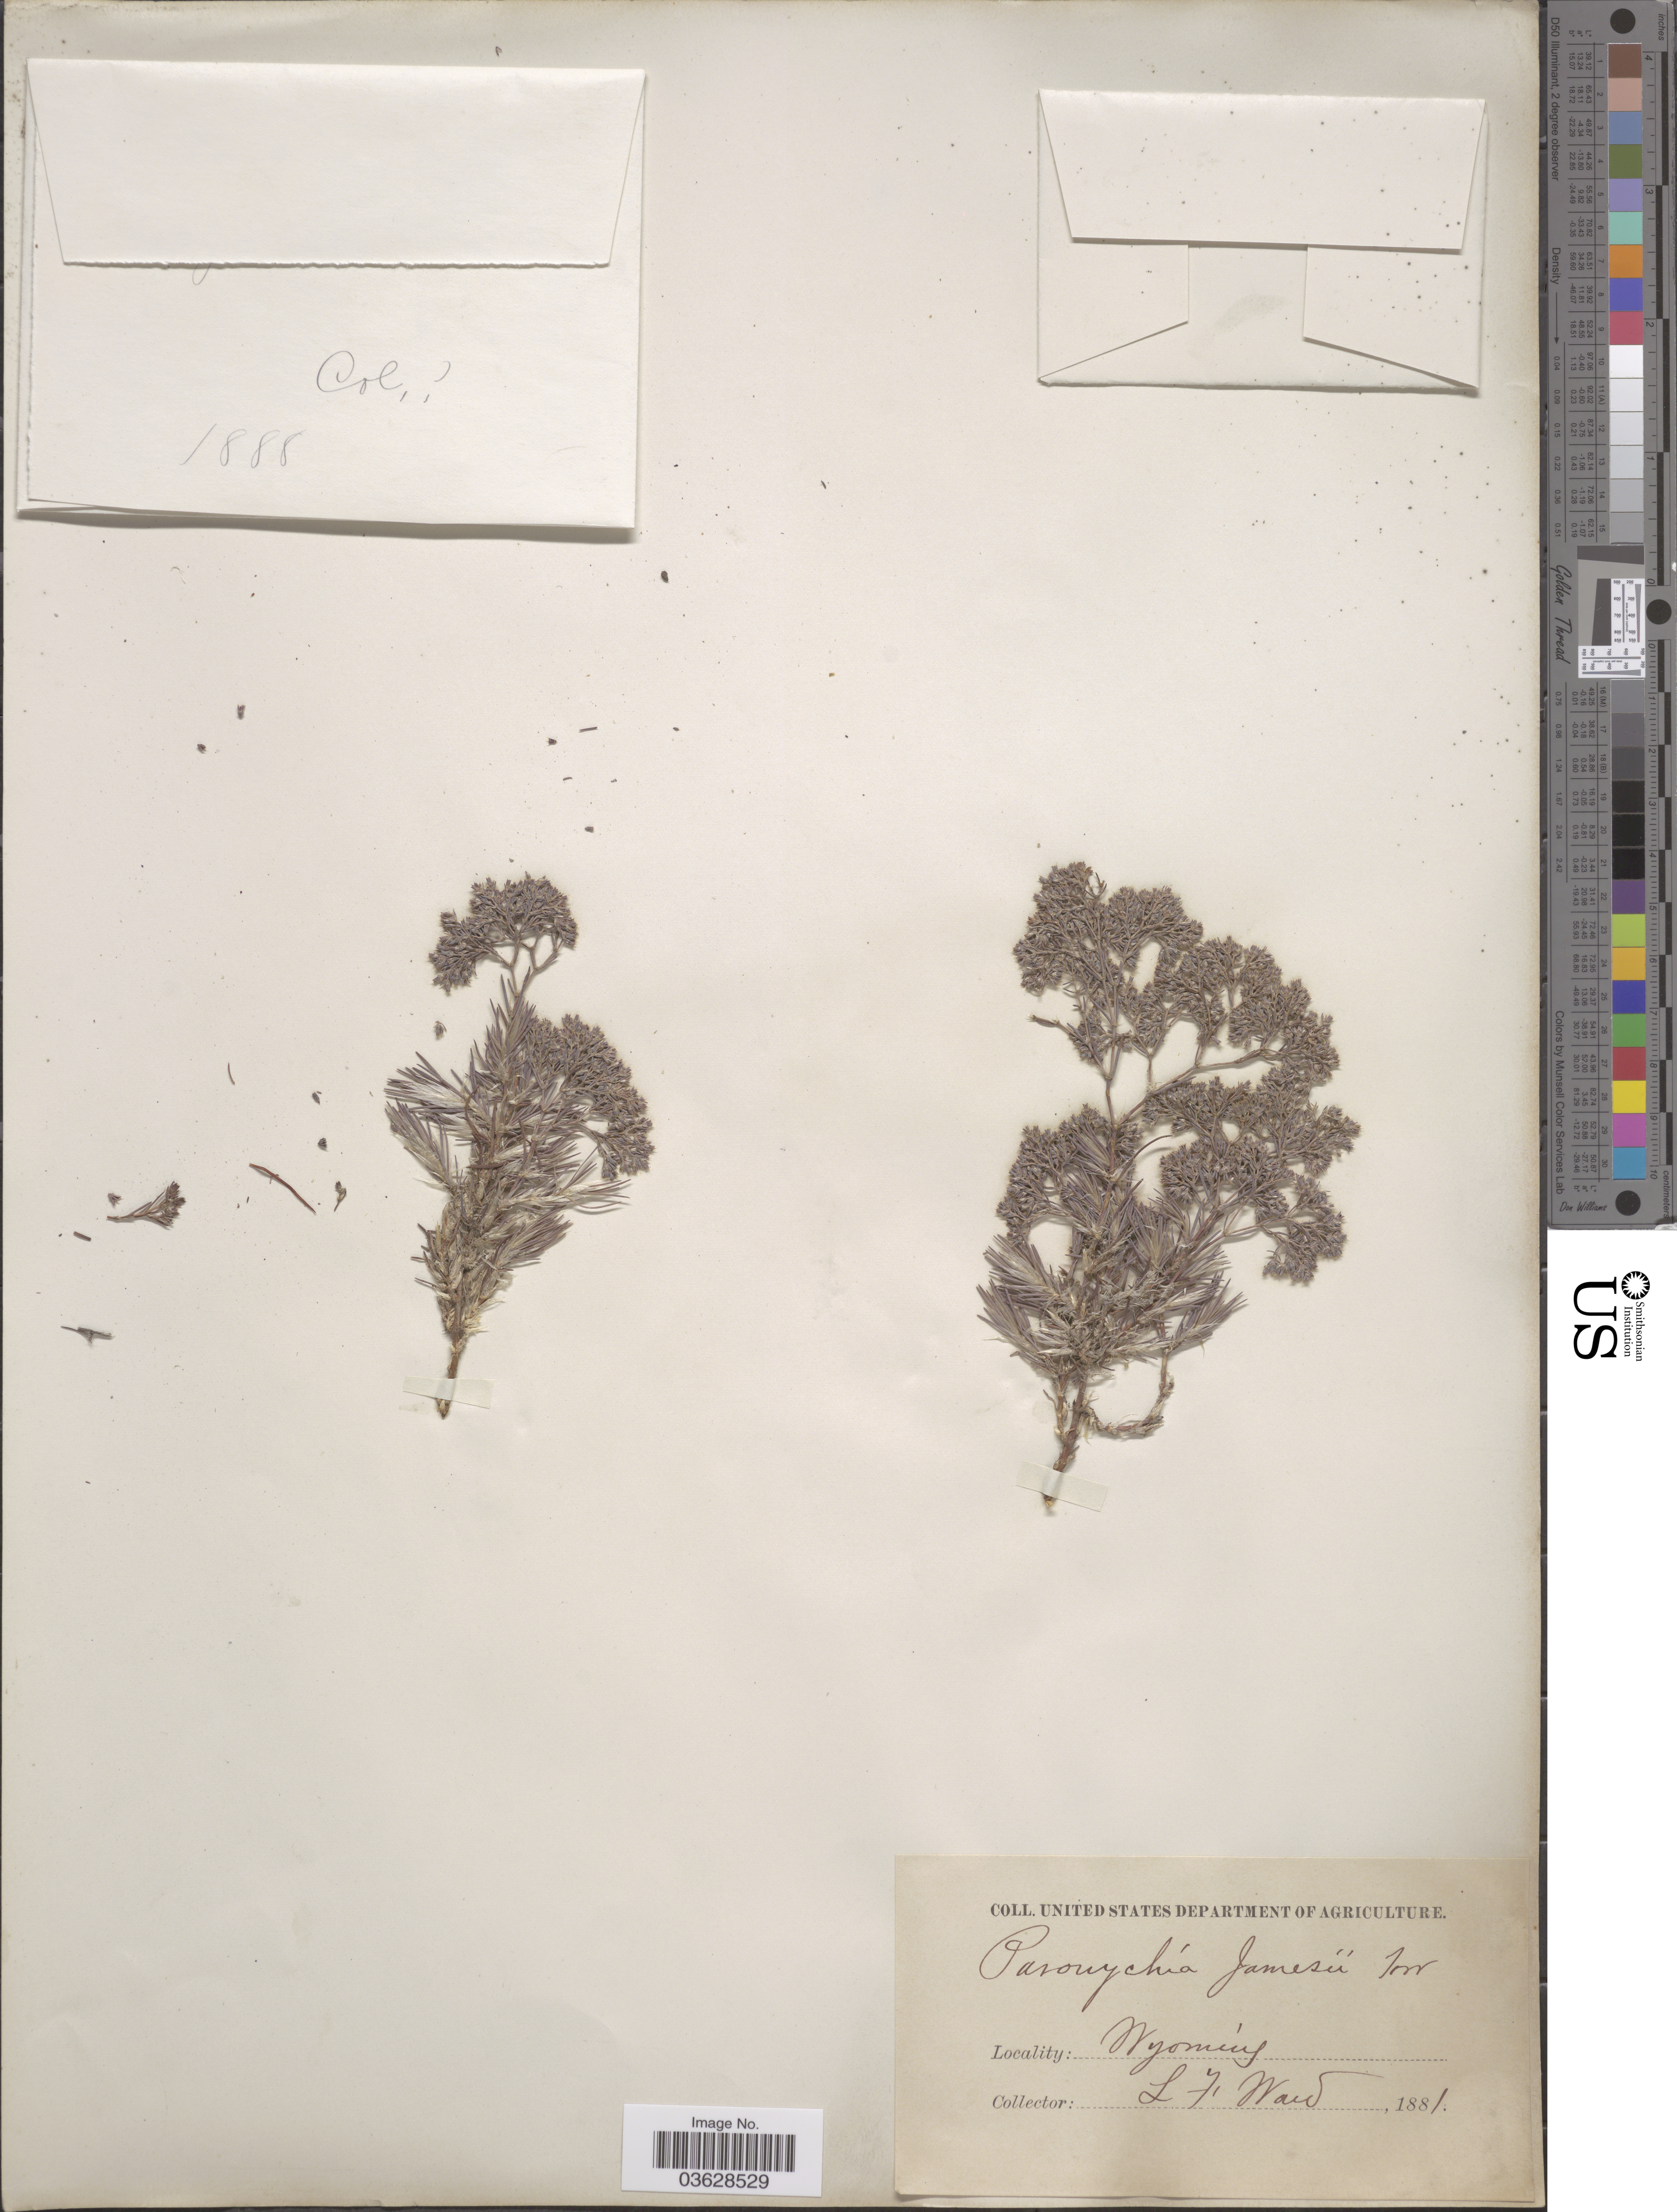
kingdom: Plantae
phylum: Tracheophyta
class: Magnoliopsida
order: Caryophyllales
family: Caryophyllaceae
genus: Paronychia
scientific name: Paronychia jamesii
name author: Torr. & A. Gray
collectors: L. Ward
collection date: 1881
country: United States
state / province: Wyoming